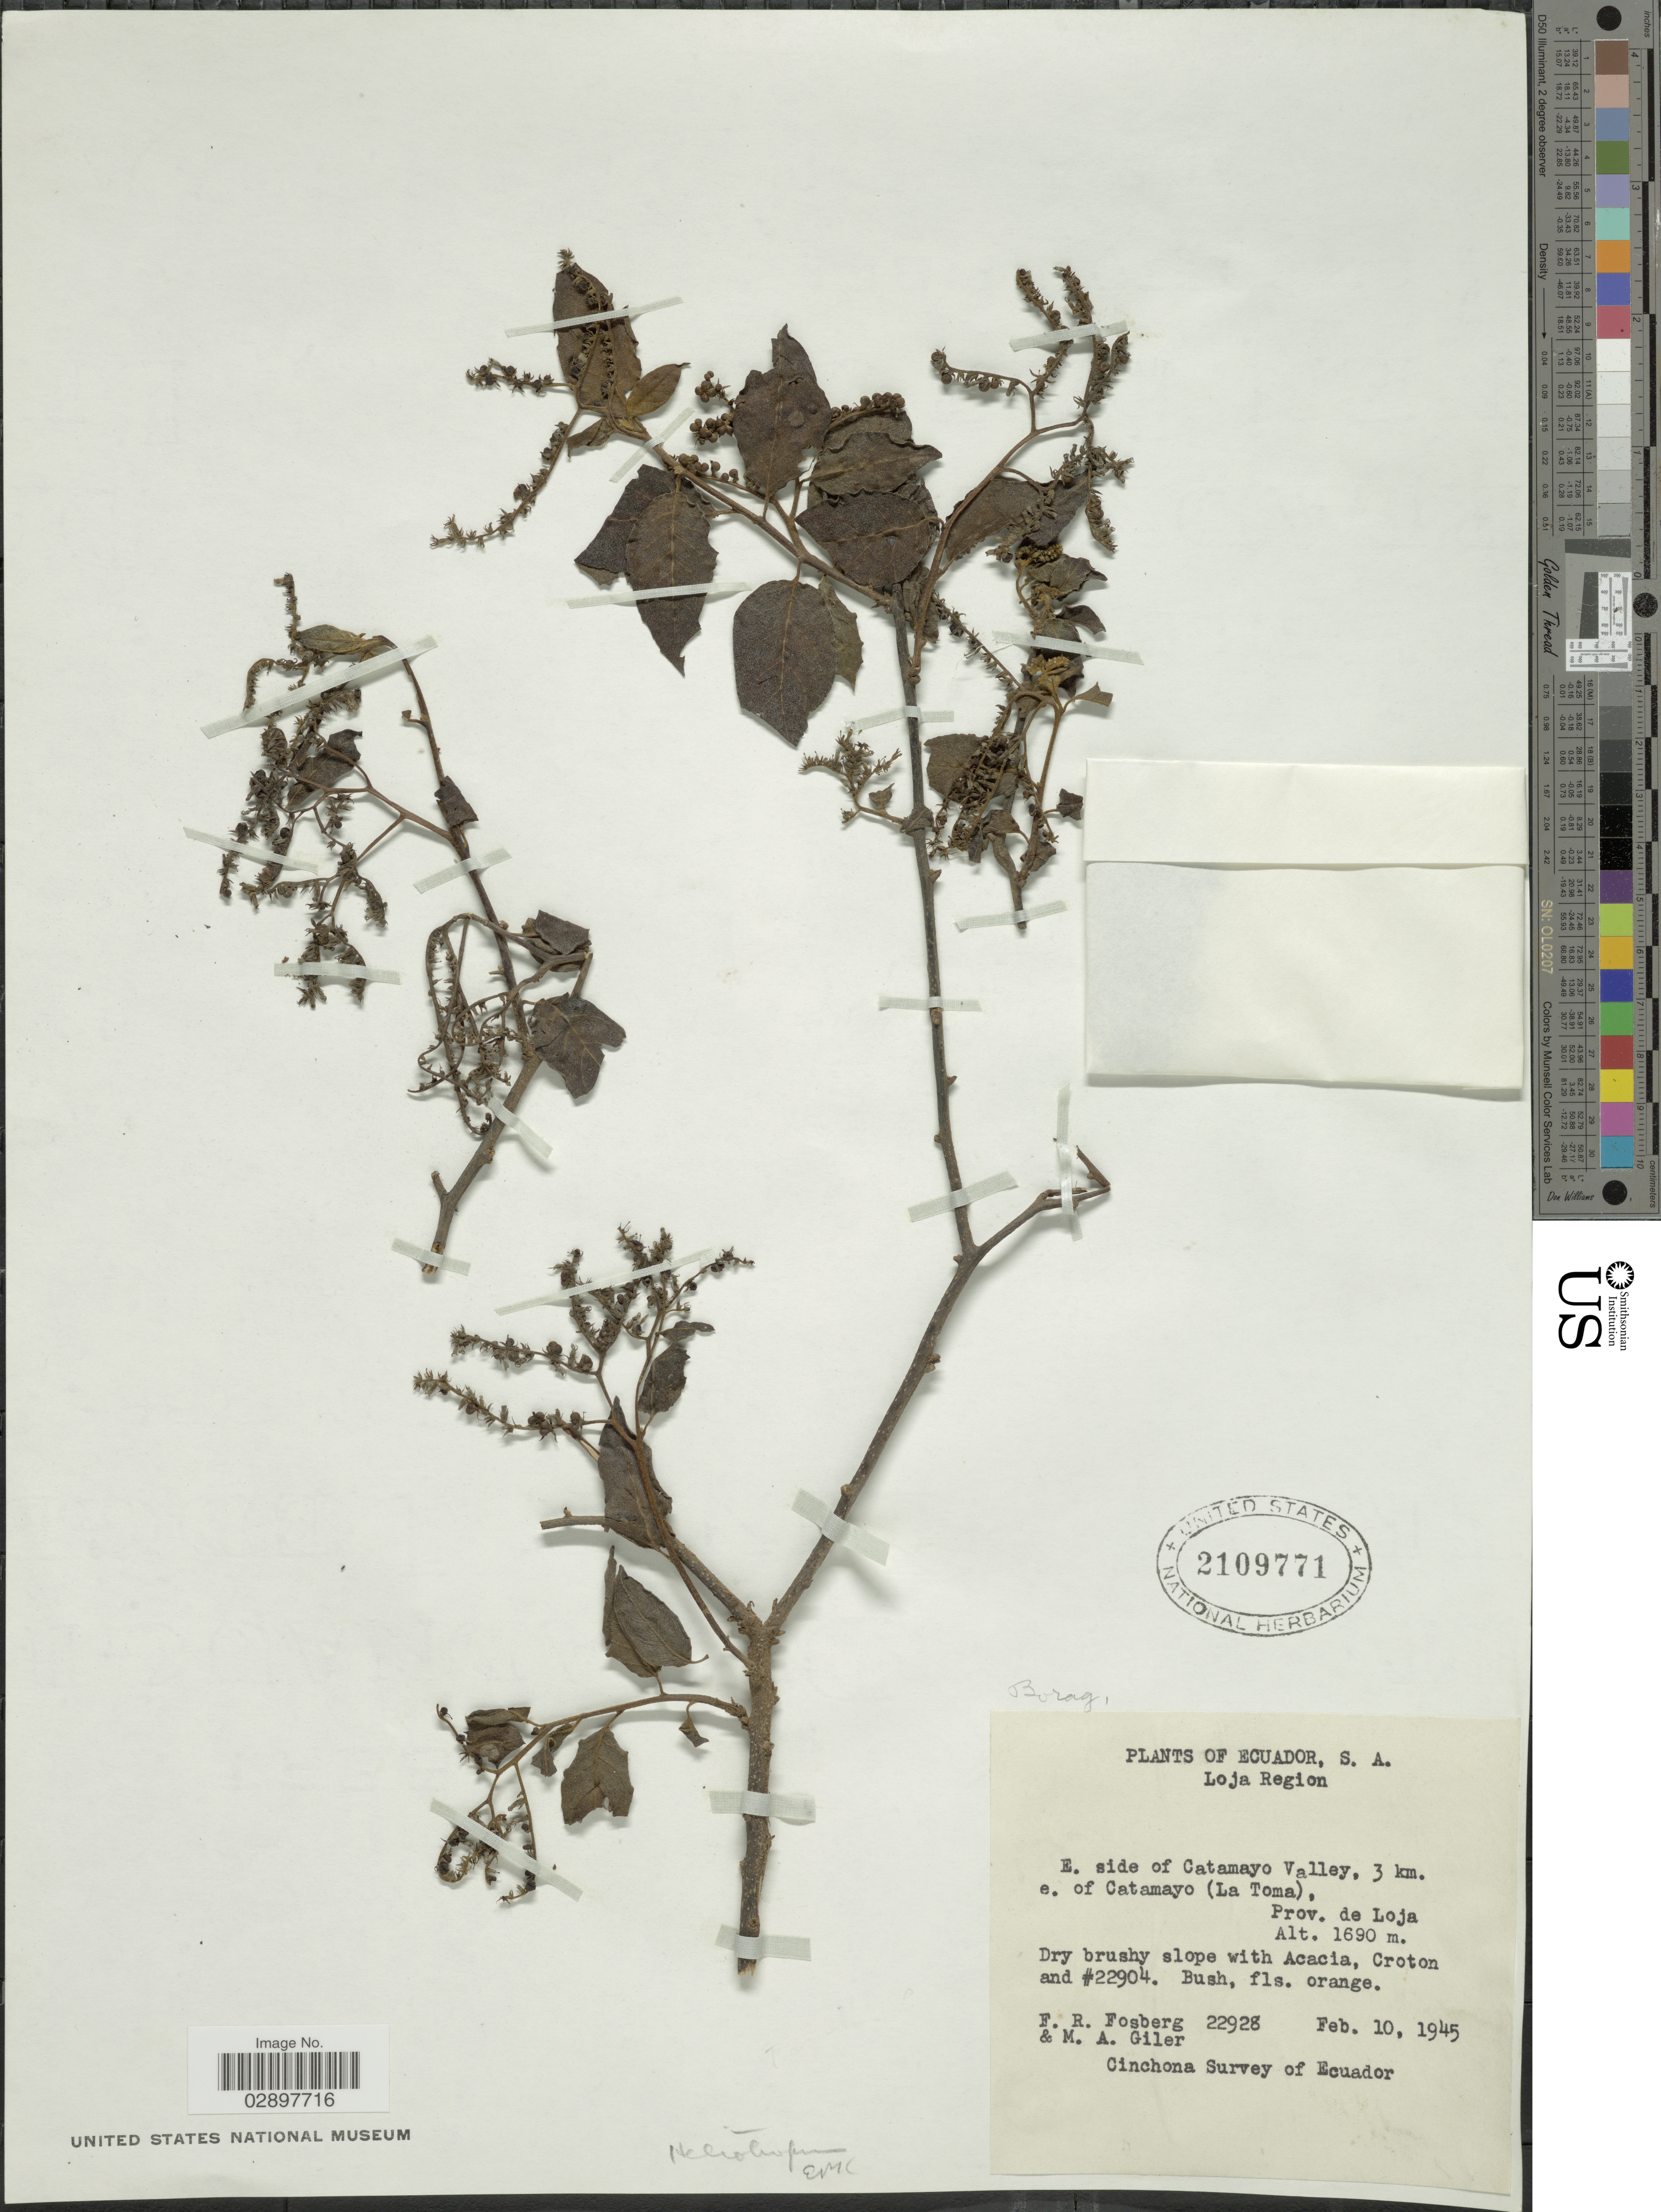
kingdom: Plantae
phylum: Tracheophyta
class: Magnoliopsida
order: Boraginales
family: Heliotropiaceae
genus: Tournefortia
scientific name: Tournefortia sp.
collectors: F. R. Fosberg & M. Giler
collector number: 22928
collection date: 1945-02-10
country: Ecuador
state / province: Loja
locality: Loja Region. E. side of Catamayo Valley, 3 km. e. of Catamayo (La Toma), Prov. de Loja.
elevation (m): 1690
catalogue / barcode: US 2109771